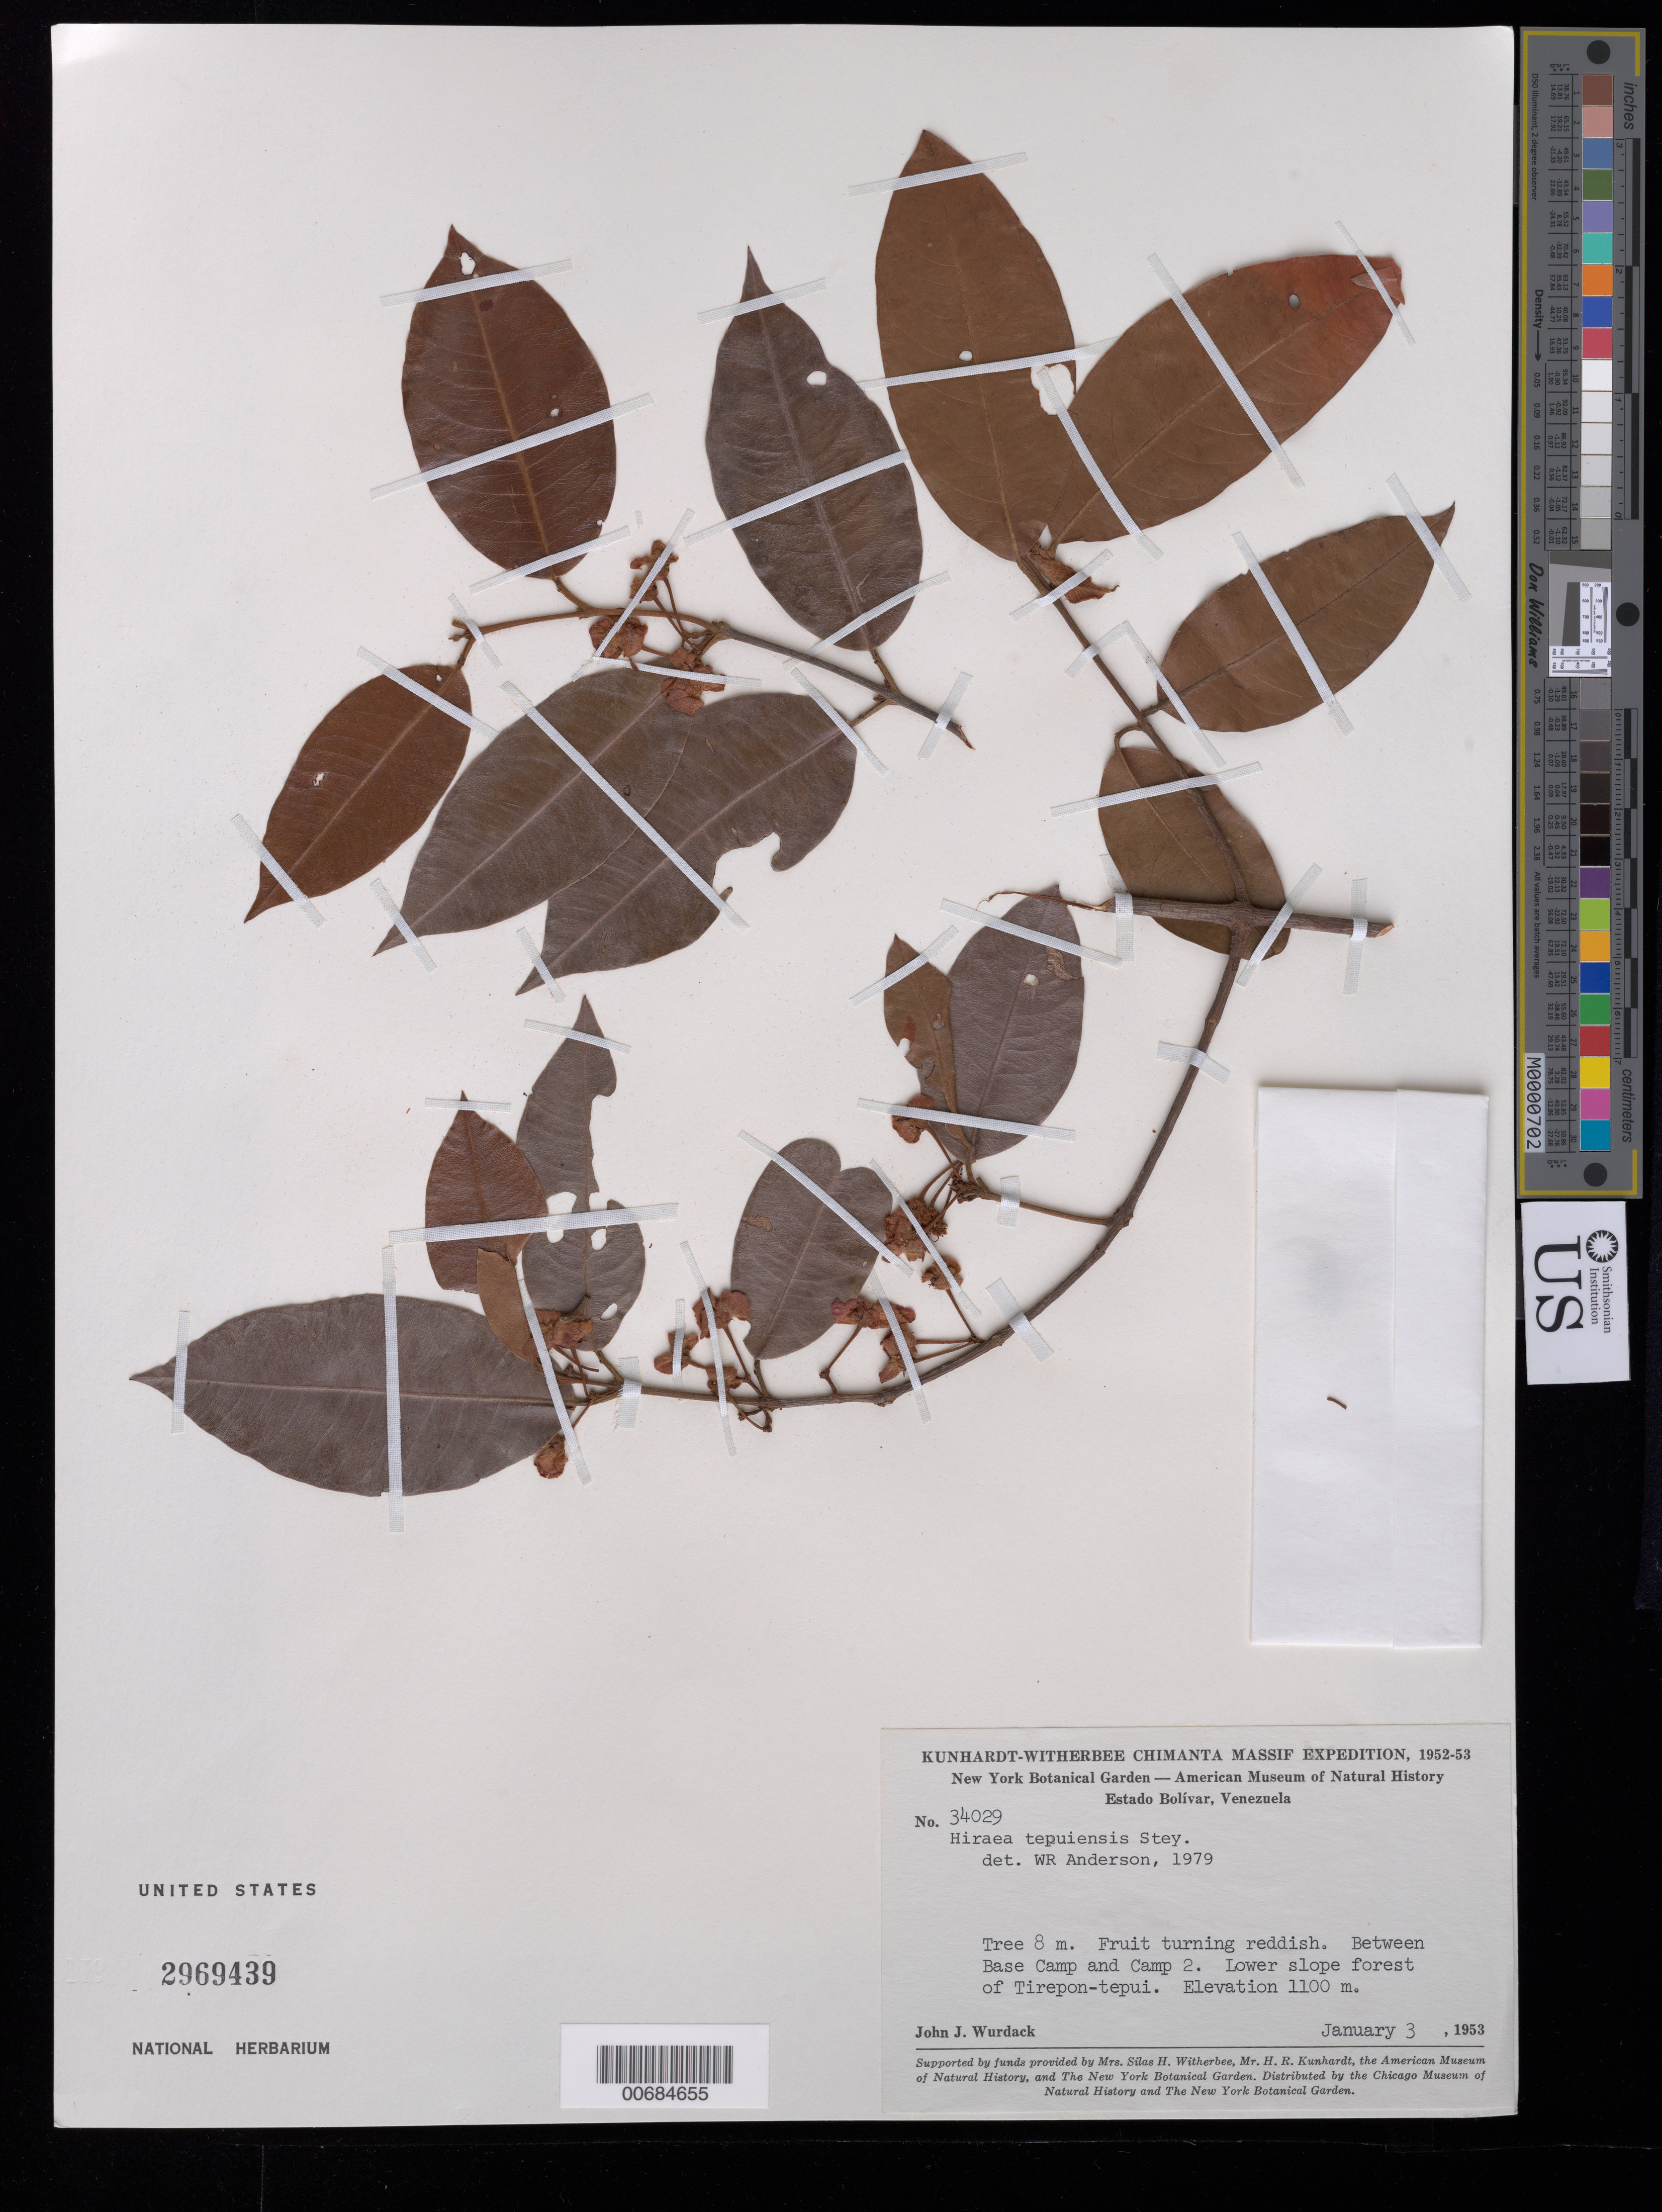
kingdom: Plantae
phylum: Tracheophyta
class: Magnoliopsida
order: Malpighiales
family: Malpighiaceae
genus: Hiraea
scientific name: Hiraea tepuiensis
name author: Steyerm.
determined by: Anderson, W. R., (MICH), University of Michigan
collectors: J. J. Wurdack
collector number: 34029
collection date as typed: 3-Jan-53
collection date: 1953-01-03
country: Venezuela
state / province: Bolívar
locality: Tirepón-tepuí, between Base Camp & Camp 2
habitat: Lower slope forest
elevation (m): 1100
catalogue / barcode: US 2969439